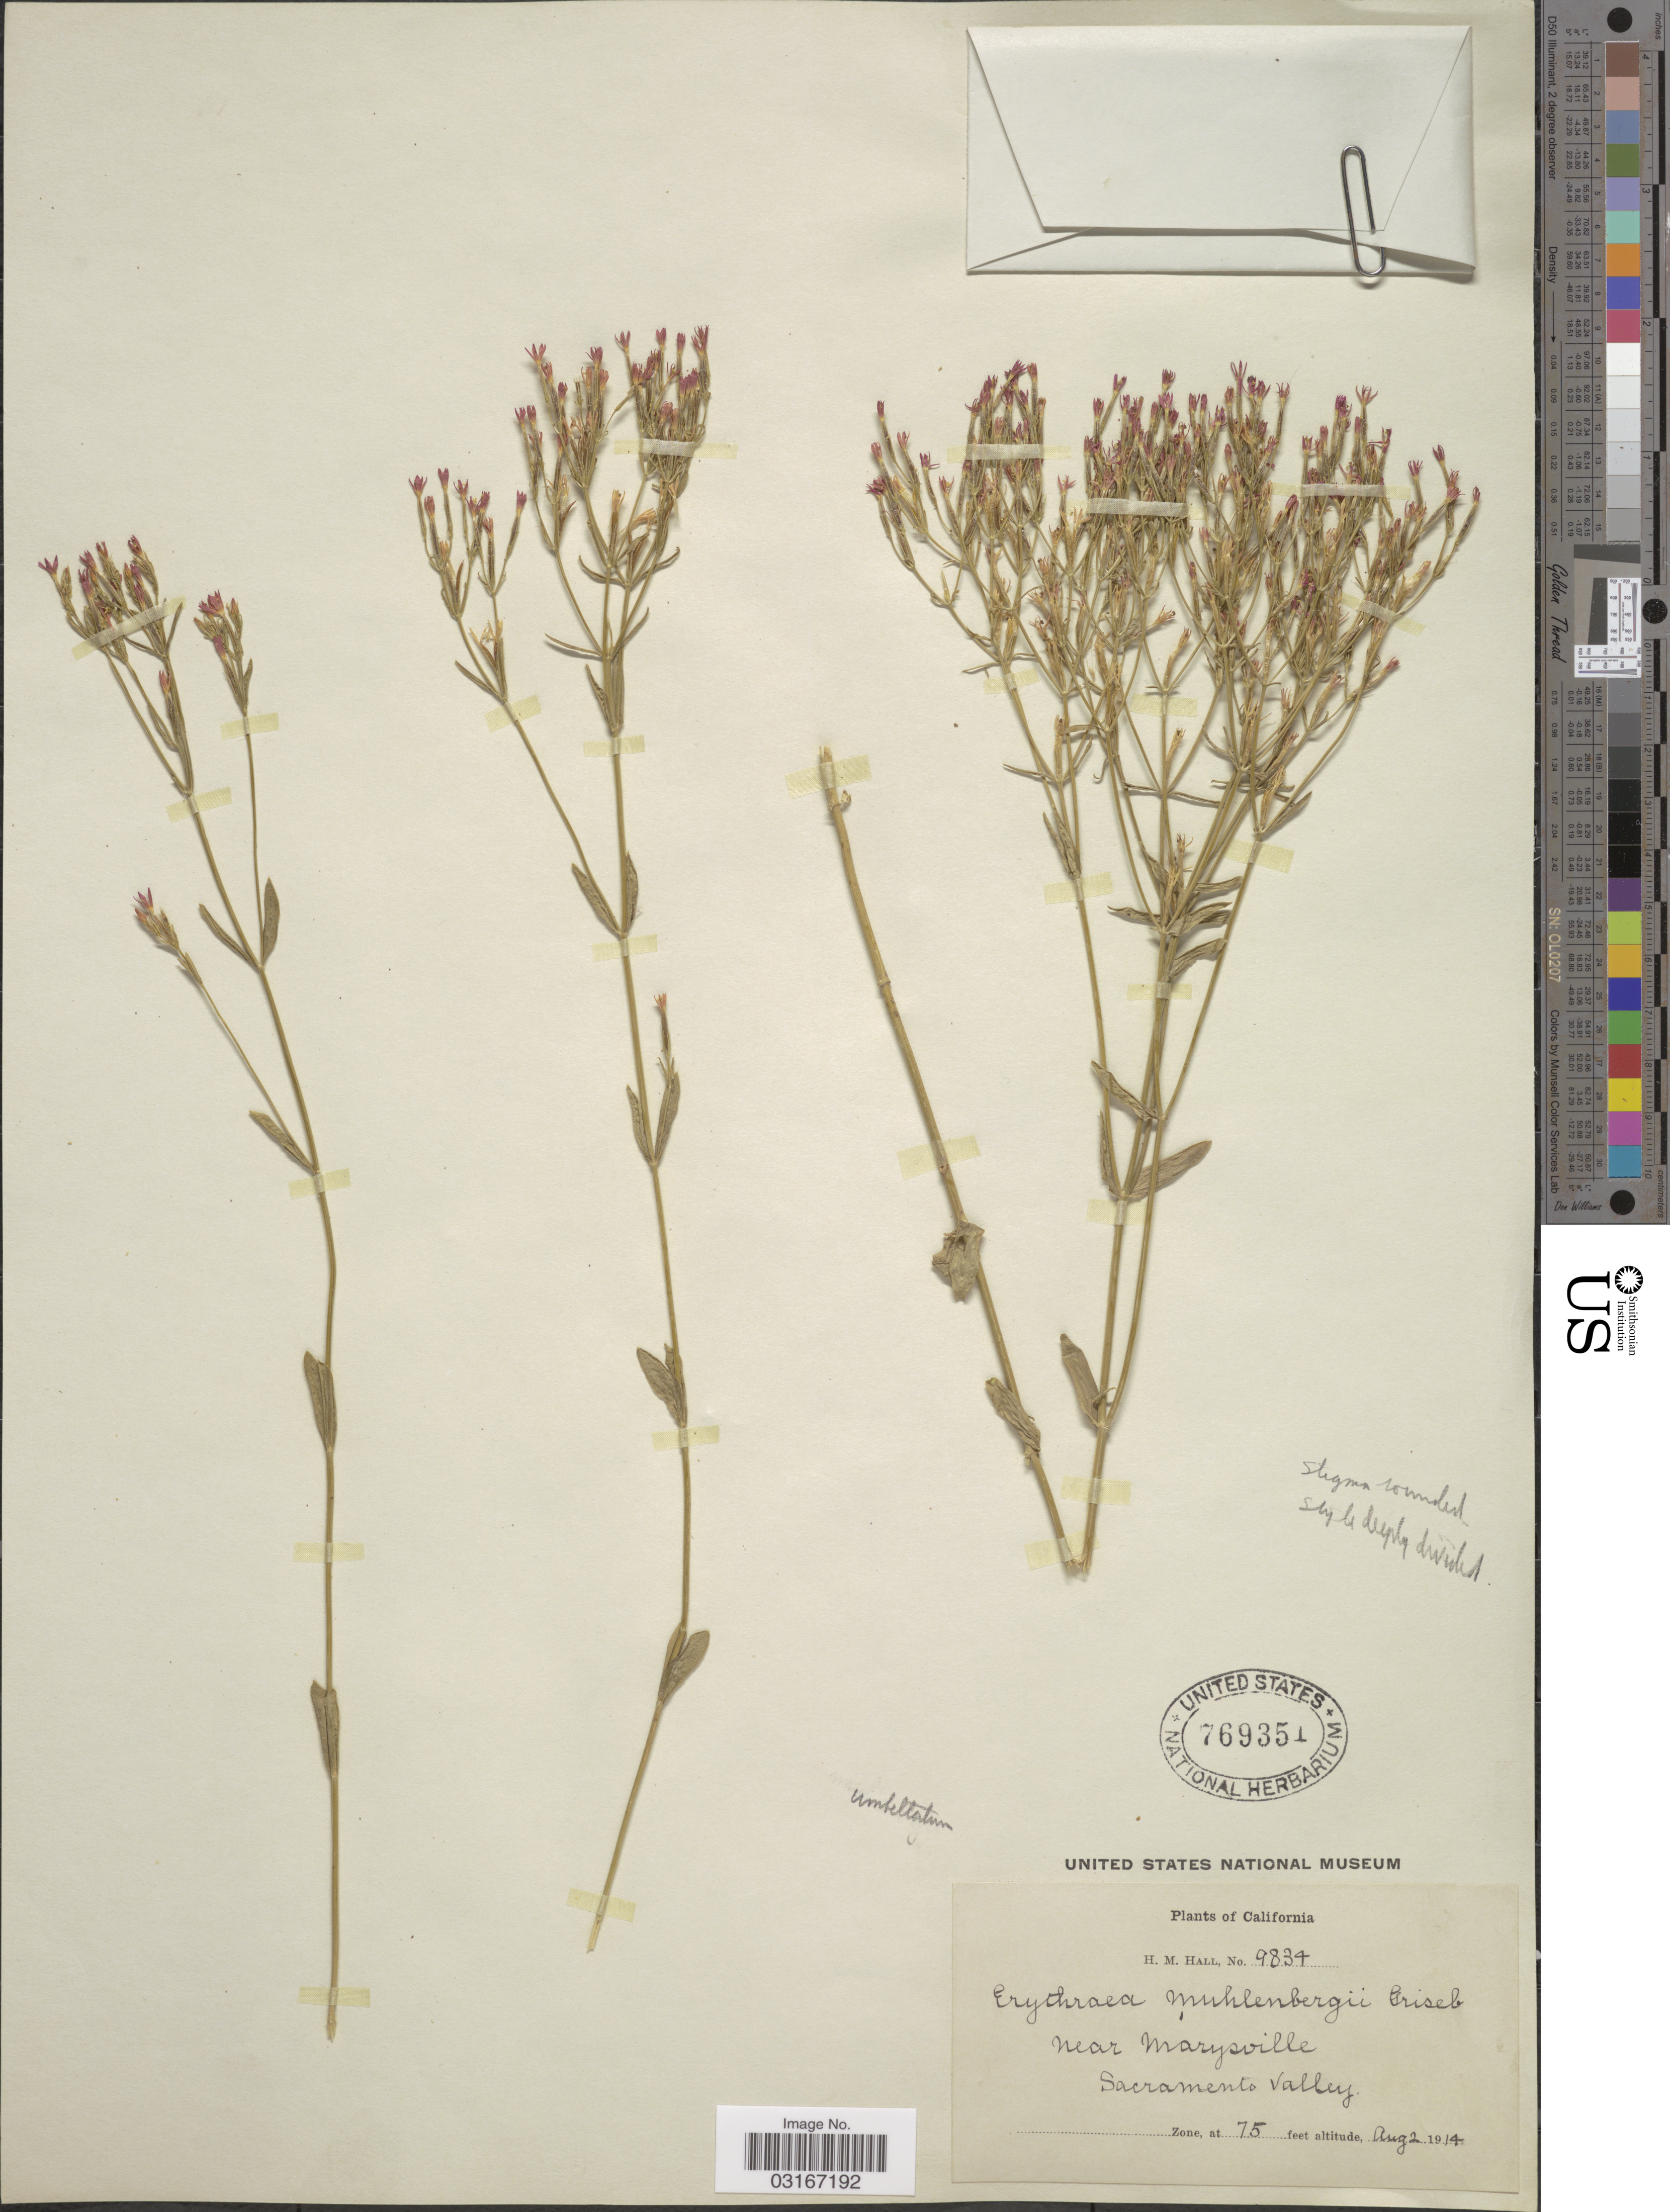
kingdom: Plantae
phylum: Tracheophyta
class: Magnoliopsida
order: Gentianales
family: Gentianaceae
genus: Centaurium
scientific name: Centaurium spicatum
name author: (L.) Fritsch ex Janch.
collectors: H. M. Hall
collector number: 9834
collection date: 1914-08-02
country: United States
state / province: California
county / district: Sacramento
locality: Near Marysville. Sacramento Valley.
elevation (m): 23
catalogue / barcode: US 769351